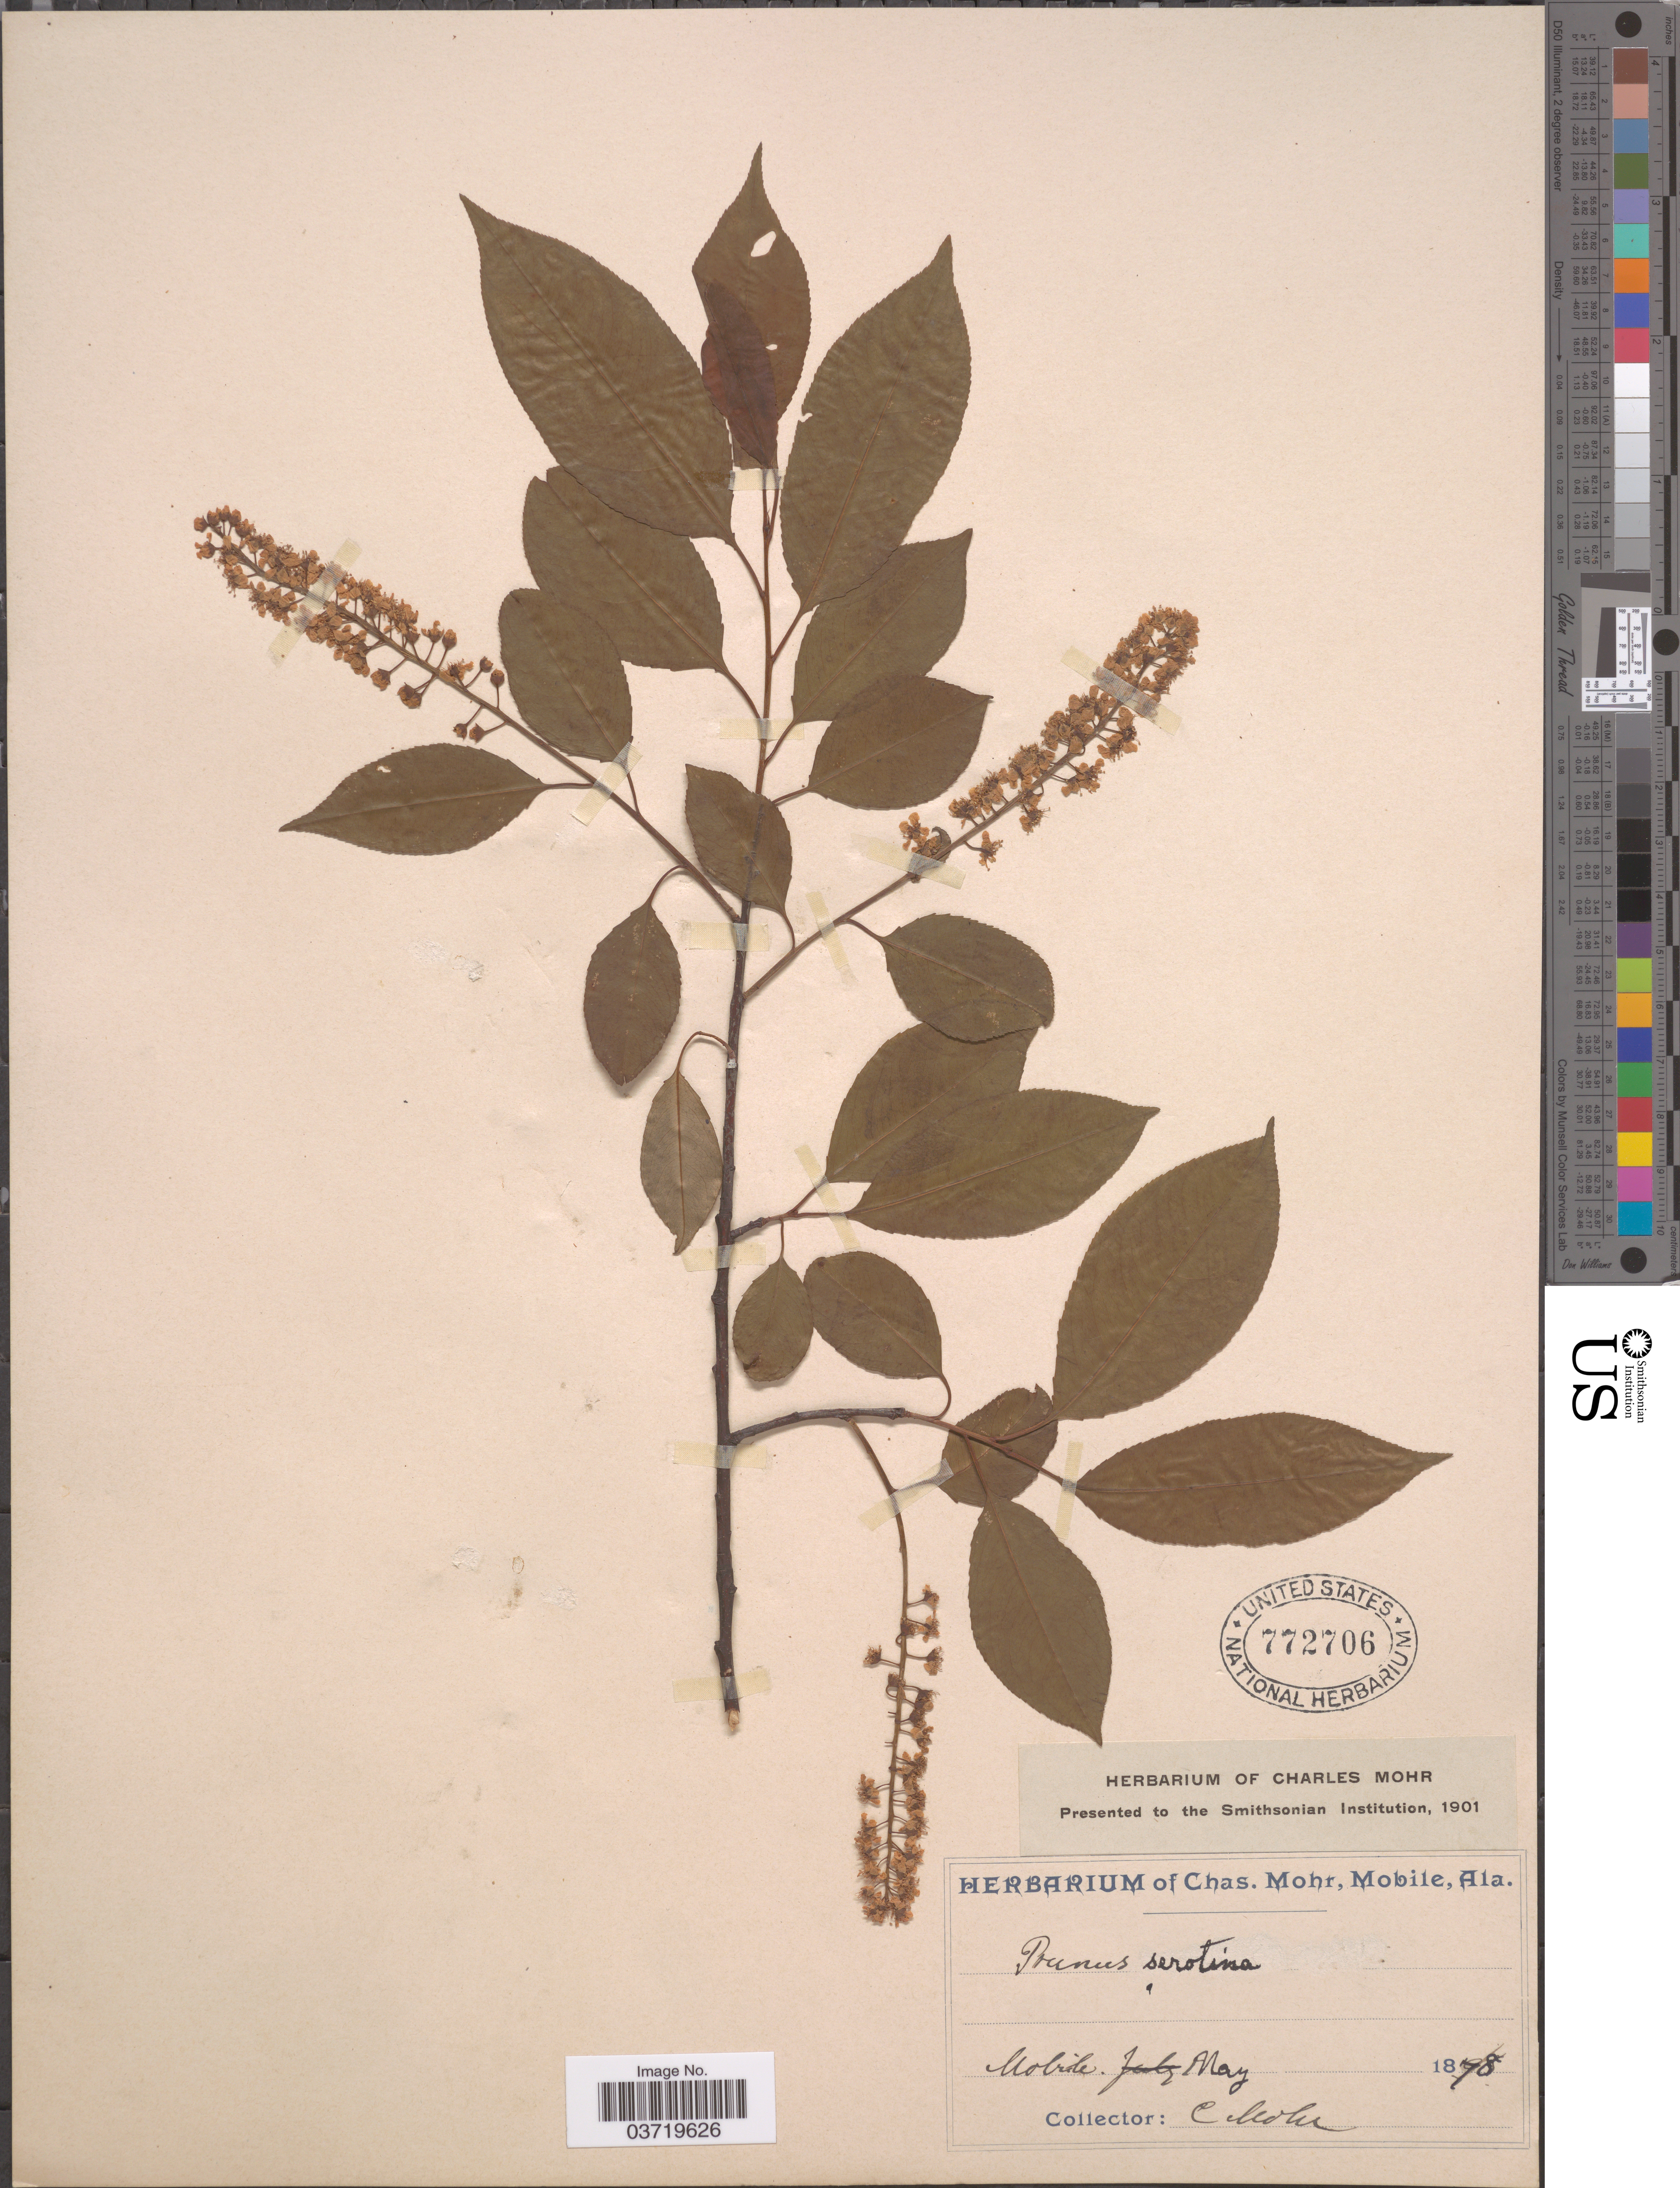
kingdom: Plantae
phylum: Tracheophyta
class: Magnoliopsida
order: Rosales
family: Rosaceae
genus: Prunus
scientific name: Prunus serotina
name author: Ehrh.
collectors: Mohr, C. T. (herbarium)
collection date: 1878-05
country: United States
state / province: Alabama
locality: Mobile.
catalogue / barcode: US 772706